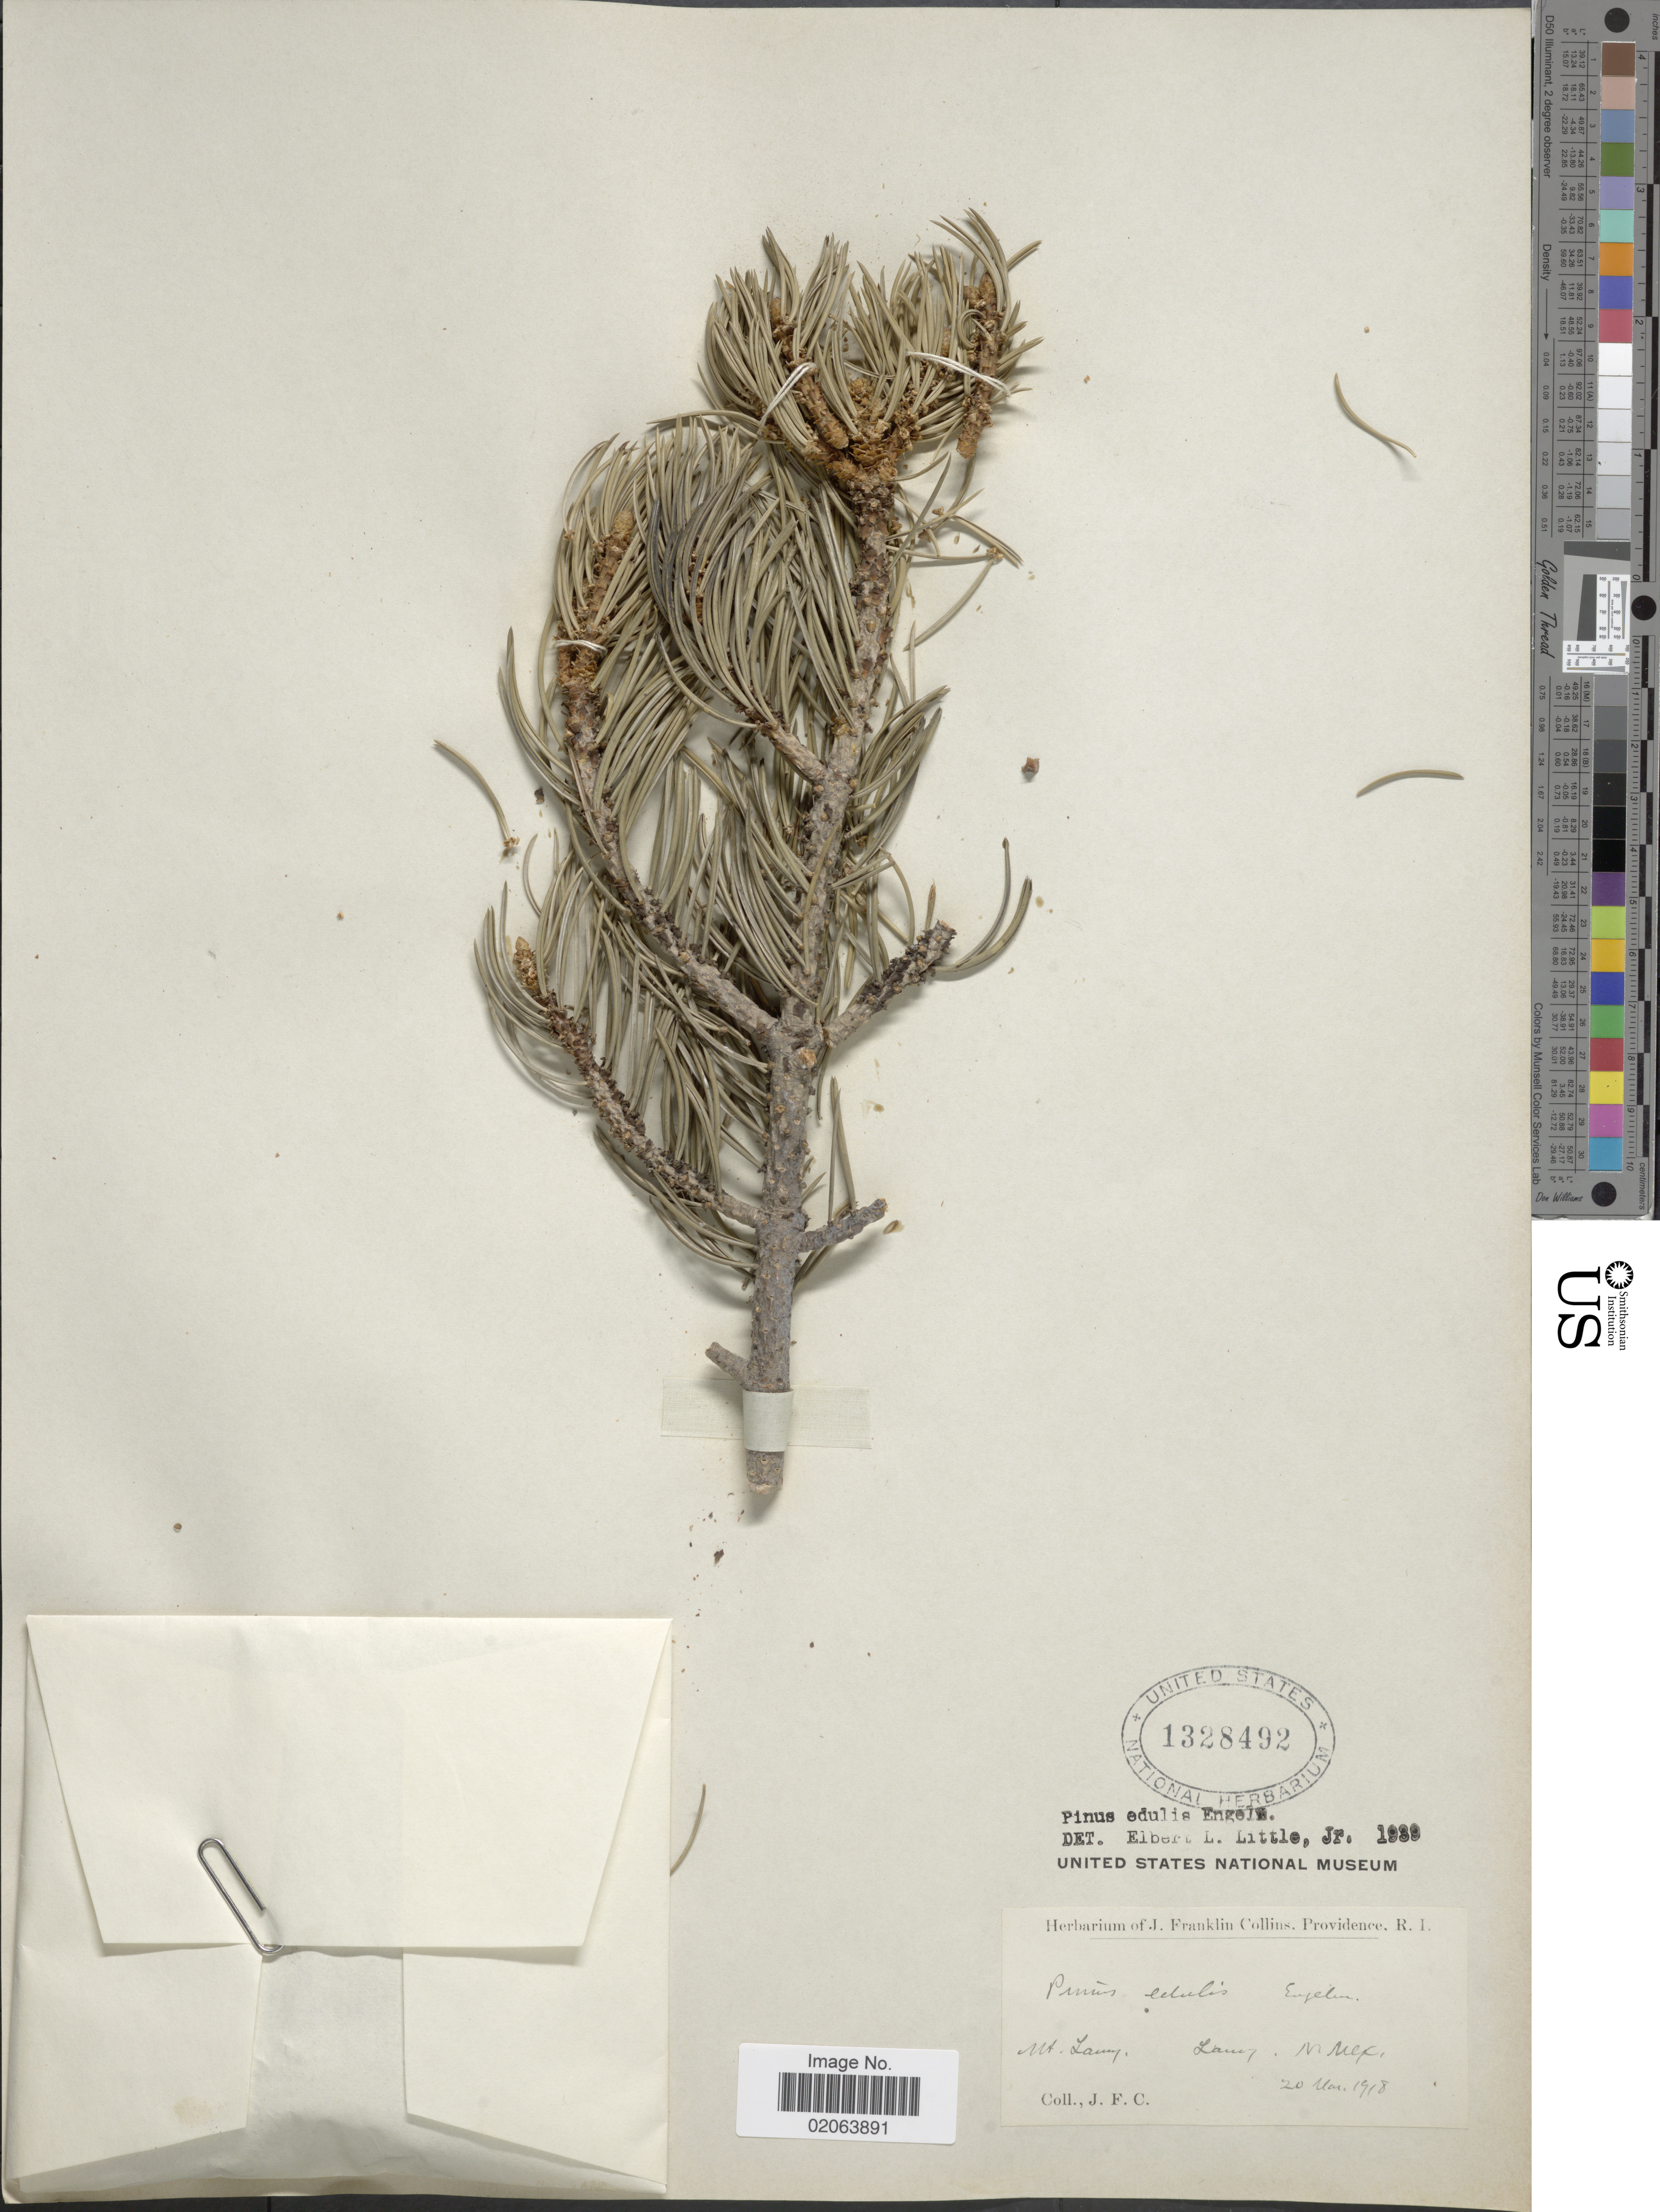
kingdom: Plantae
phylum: Tracheophyta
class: Pinopsida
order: Pinales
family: Pinaceae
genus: Pinus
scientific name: Pinus edulis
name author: Engelm.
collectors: J. Collins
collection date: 1918-03-20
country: United States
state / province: New Mexico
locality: Lamy. Mt. Lamy.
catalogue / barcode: US 1328492